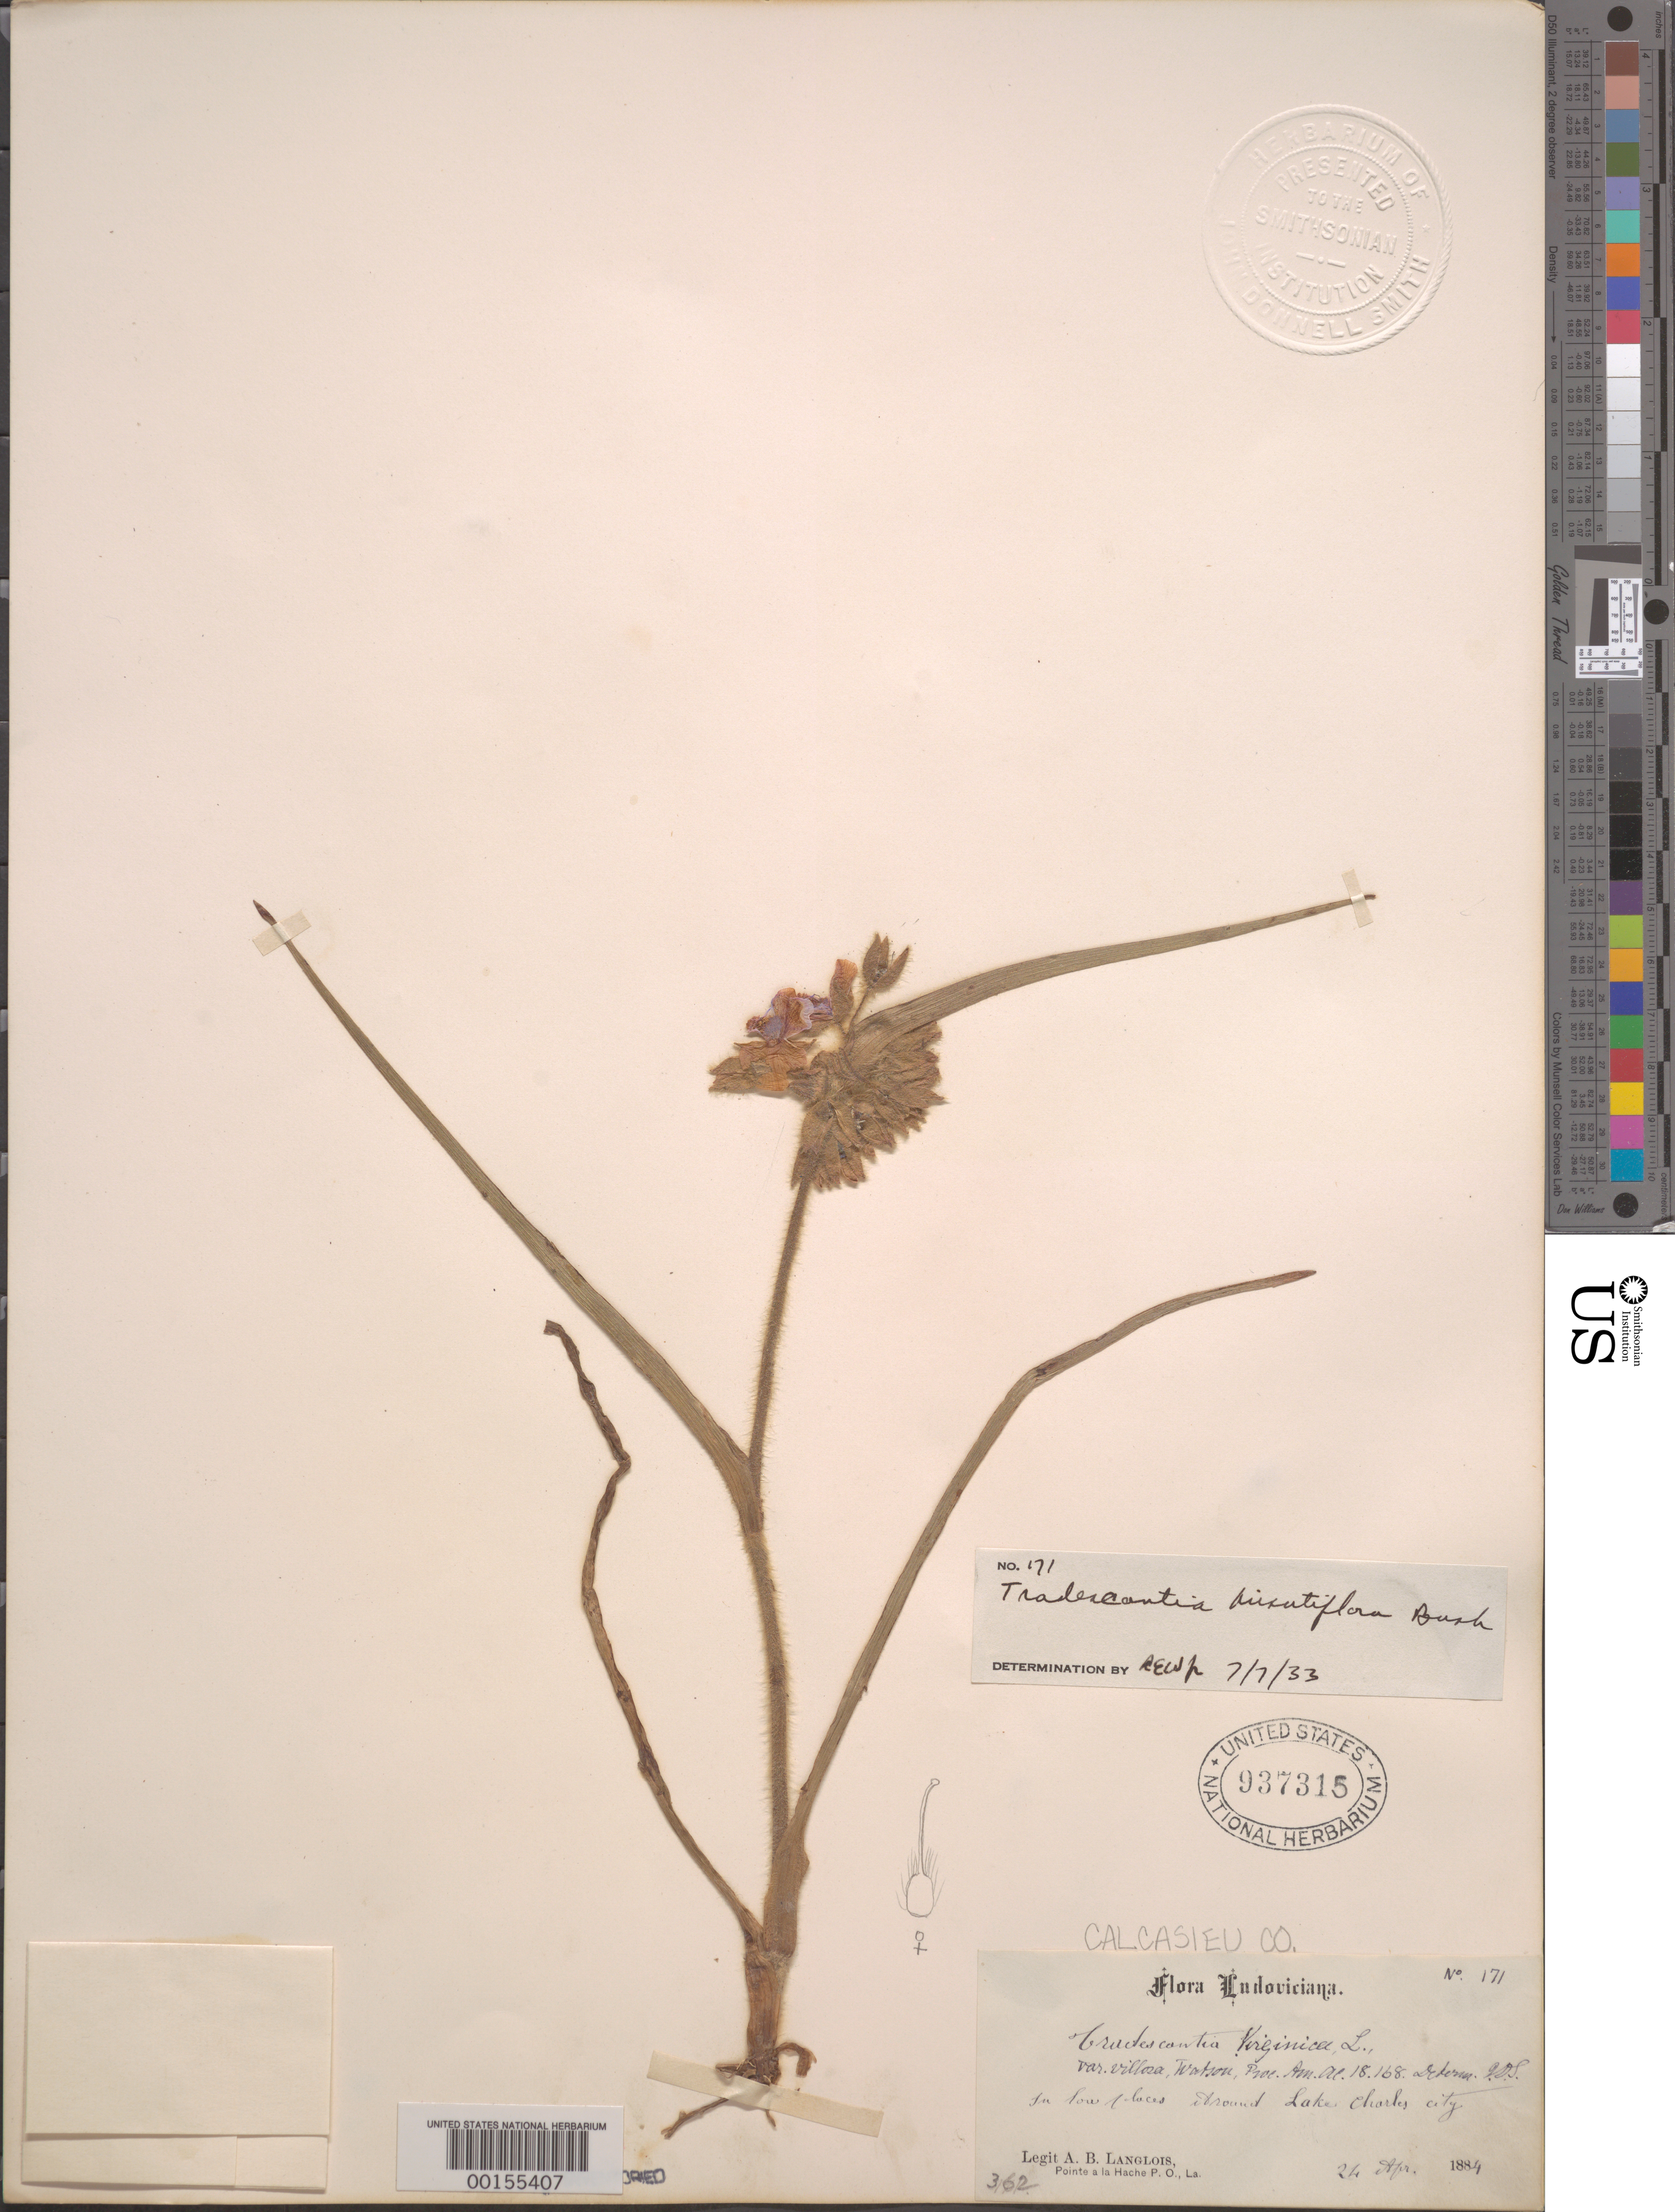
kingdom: Plantae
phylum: Tracheophyta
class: Liliopsida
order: Commelinales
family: Commelinaceae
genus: Tradescantia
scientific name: Tradescantia hirsutiflora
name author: Bush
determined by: REW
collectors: A. B. Langlois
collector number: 171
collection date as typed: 24 Apr 1884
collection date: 1884-04-24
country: United States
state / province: Louisiana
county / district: Calcasieu Parish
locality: Lake Charles City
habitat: Low ground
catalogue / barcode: US 9637315